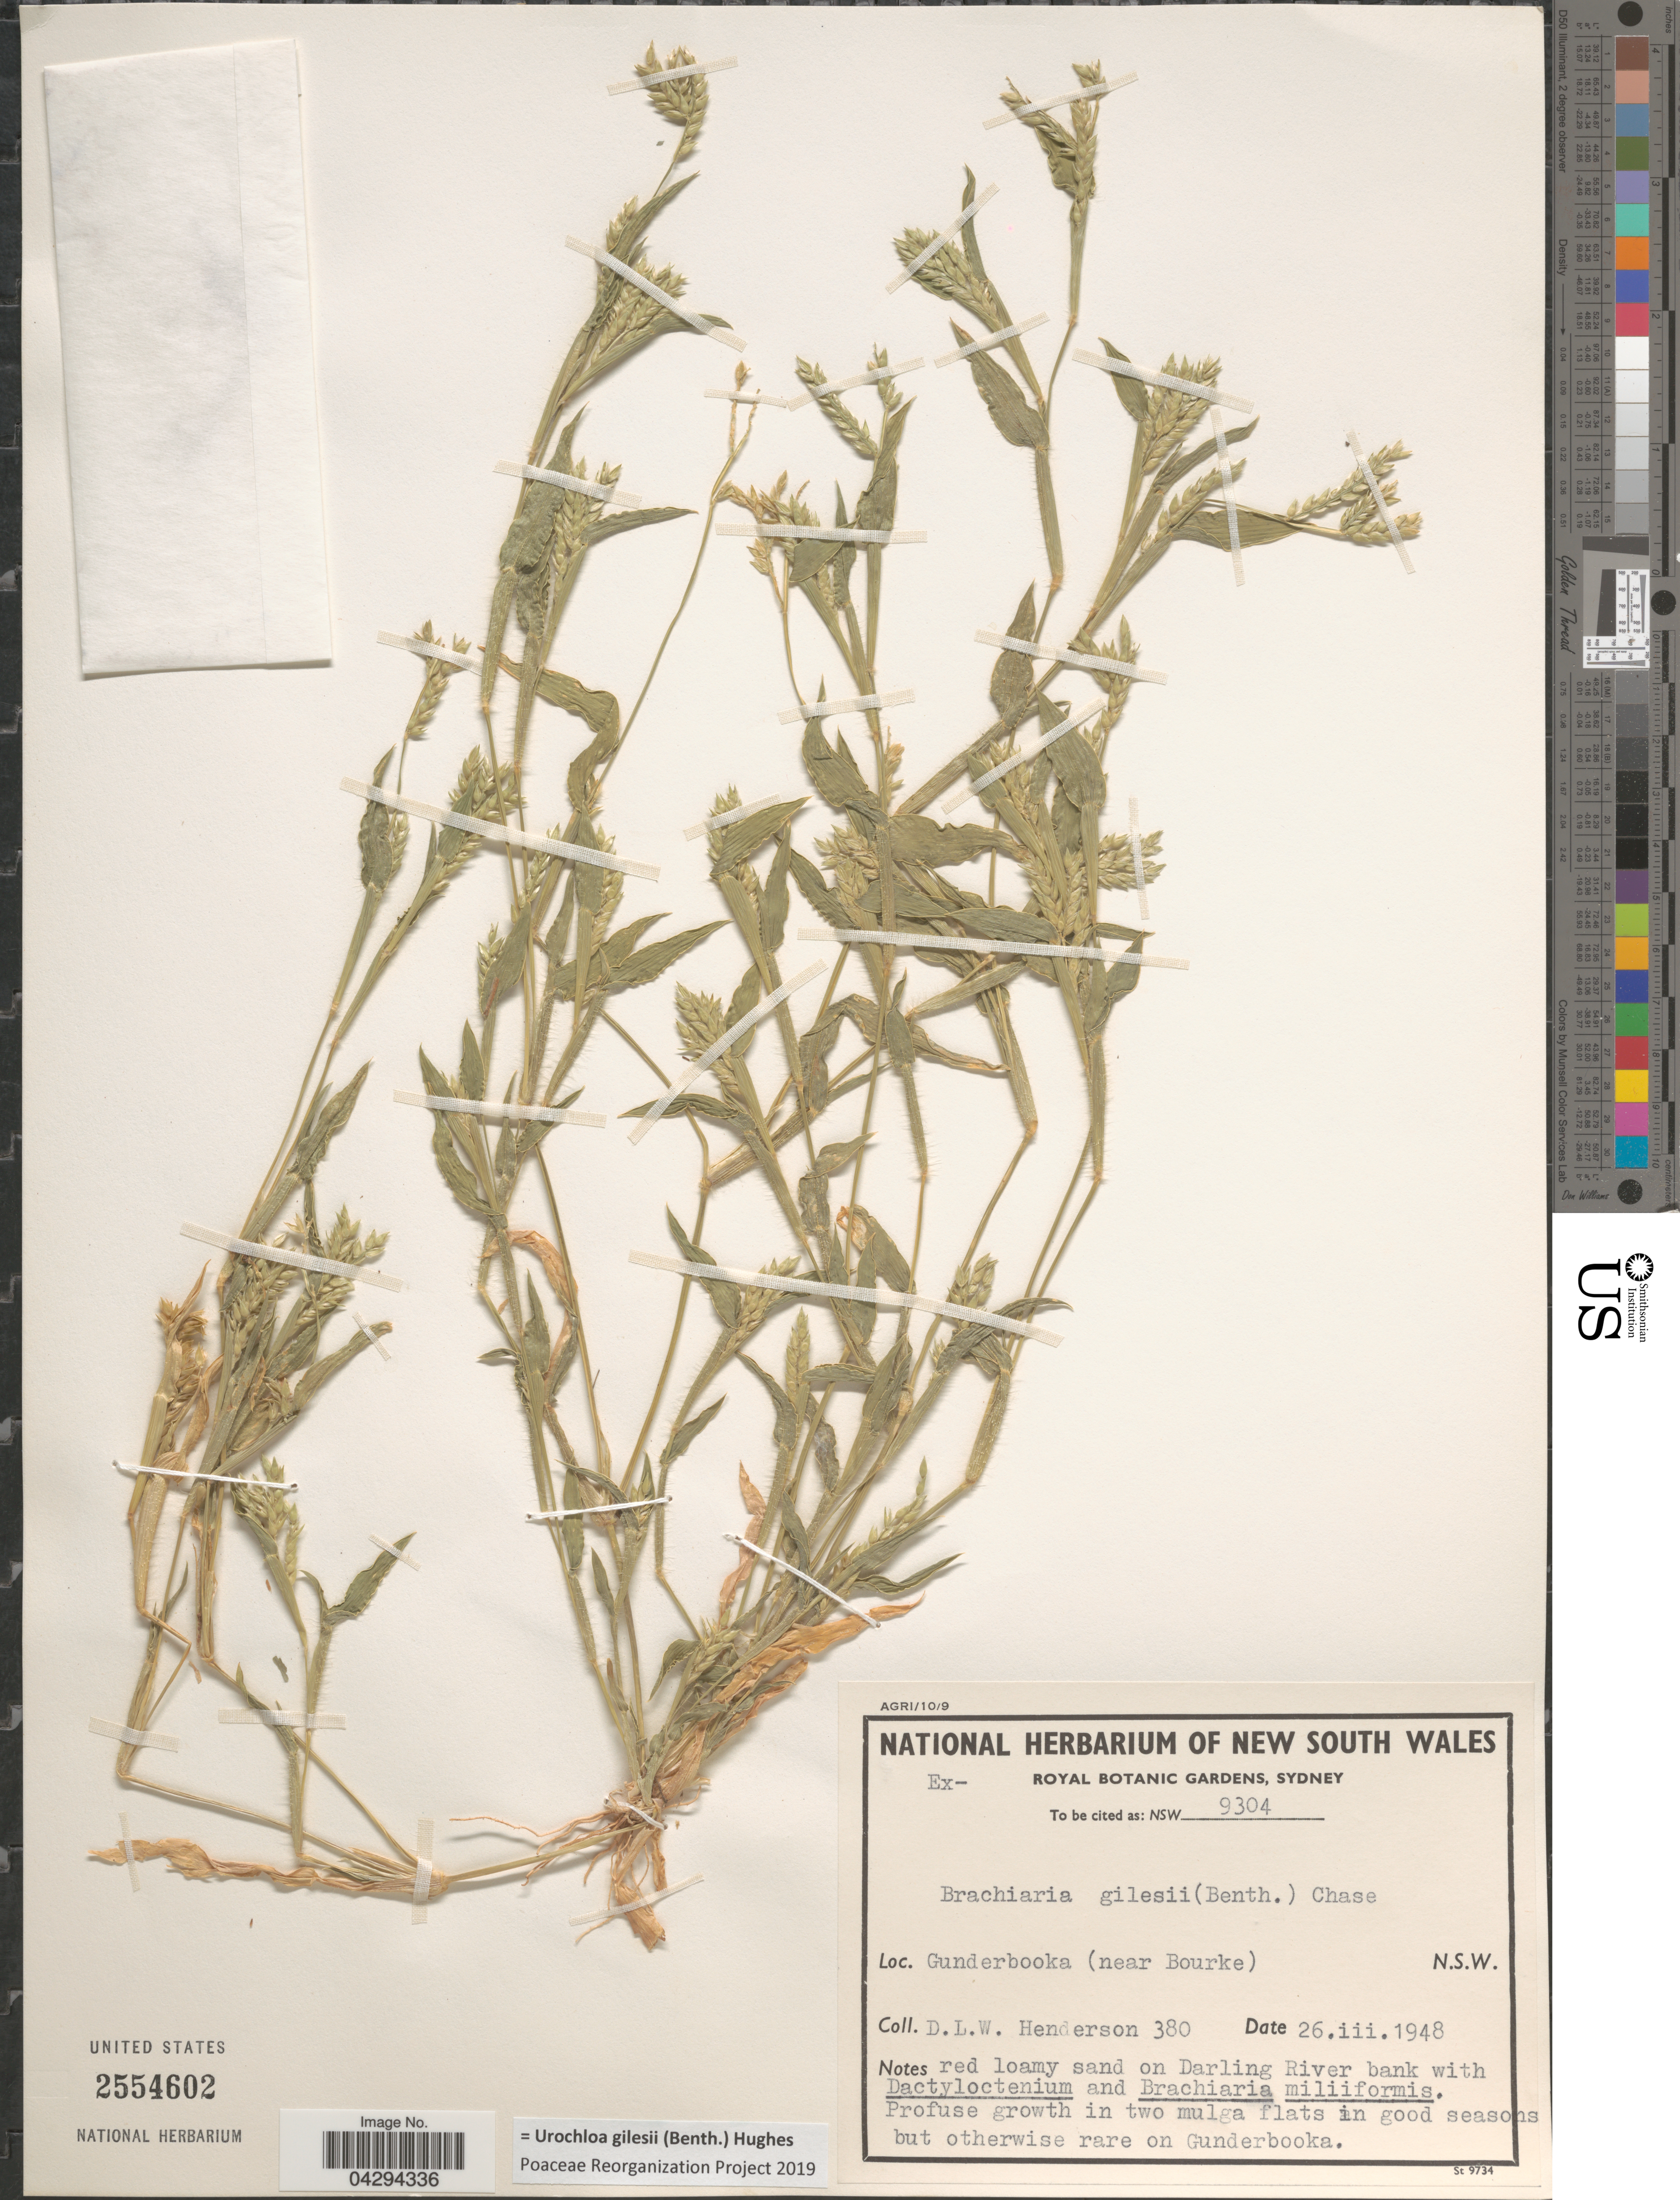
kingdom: Plantae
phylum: Tracheophyta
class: Liliopsida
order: Poales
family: Poaceae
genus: Urochloa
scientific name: Urochloa gilesii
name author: (Benth.) Hughes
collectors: D. Henderson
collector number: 380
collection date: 1948-03-26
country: Australia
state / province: New South Wales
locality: Gunderbooka (near Bourke).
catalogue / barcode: US 2554602